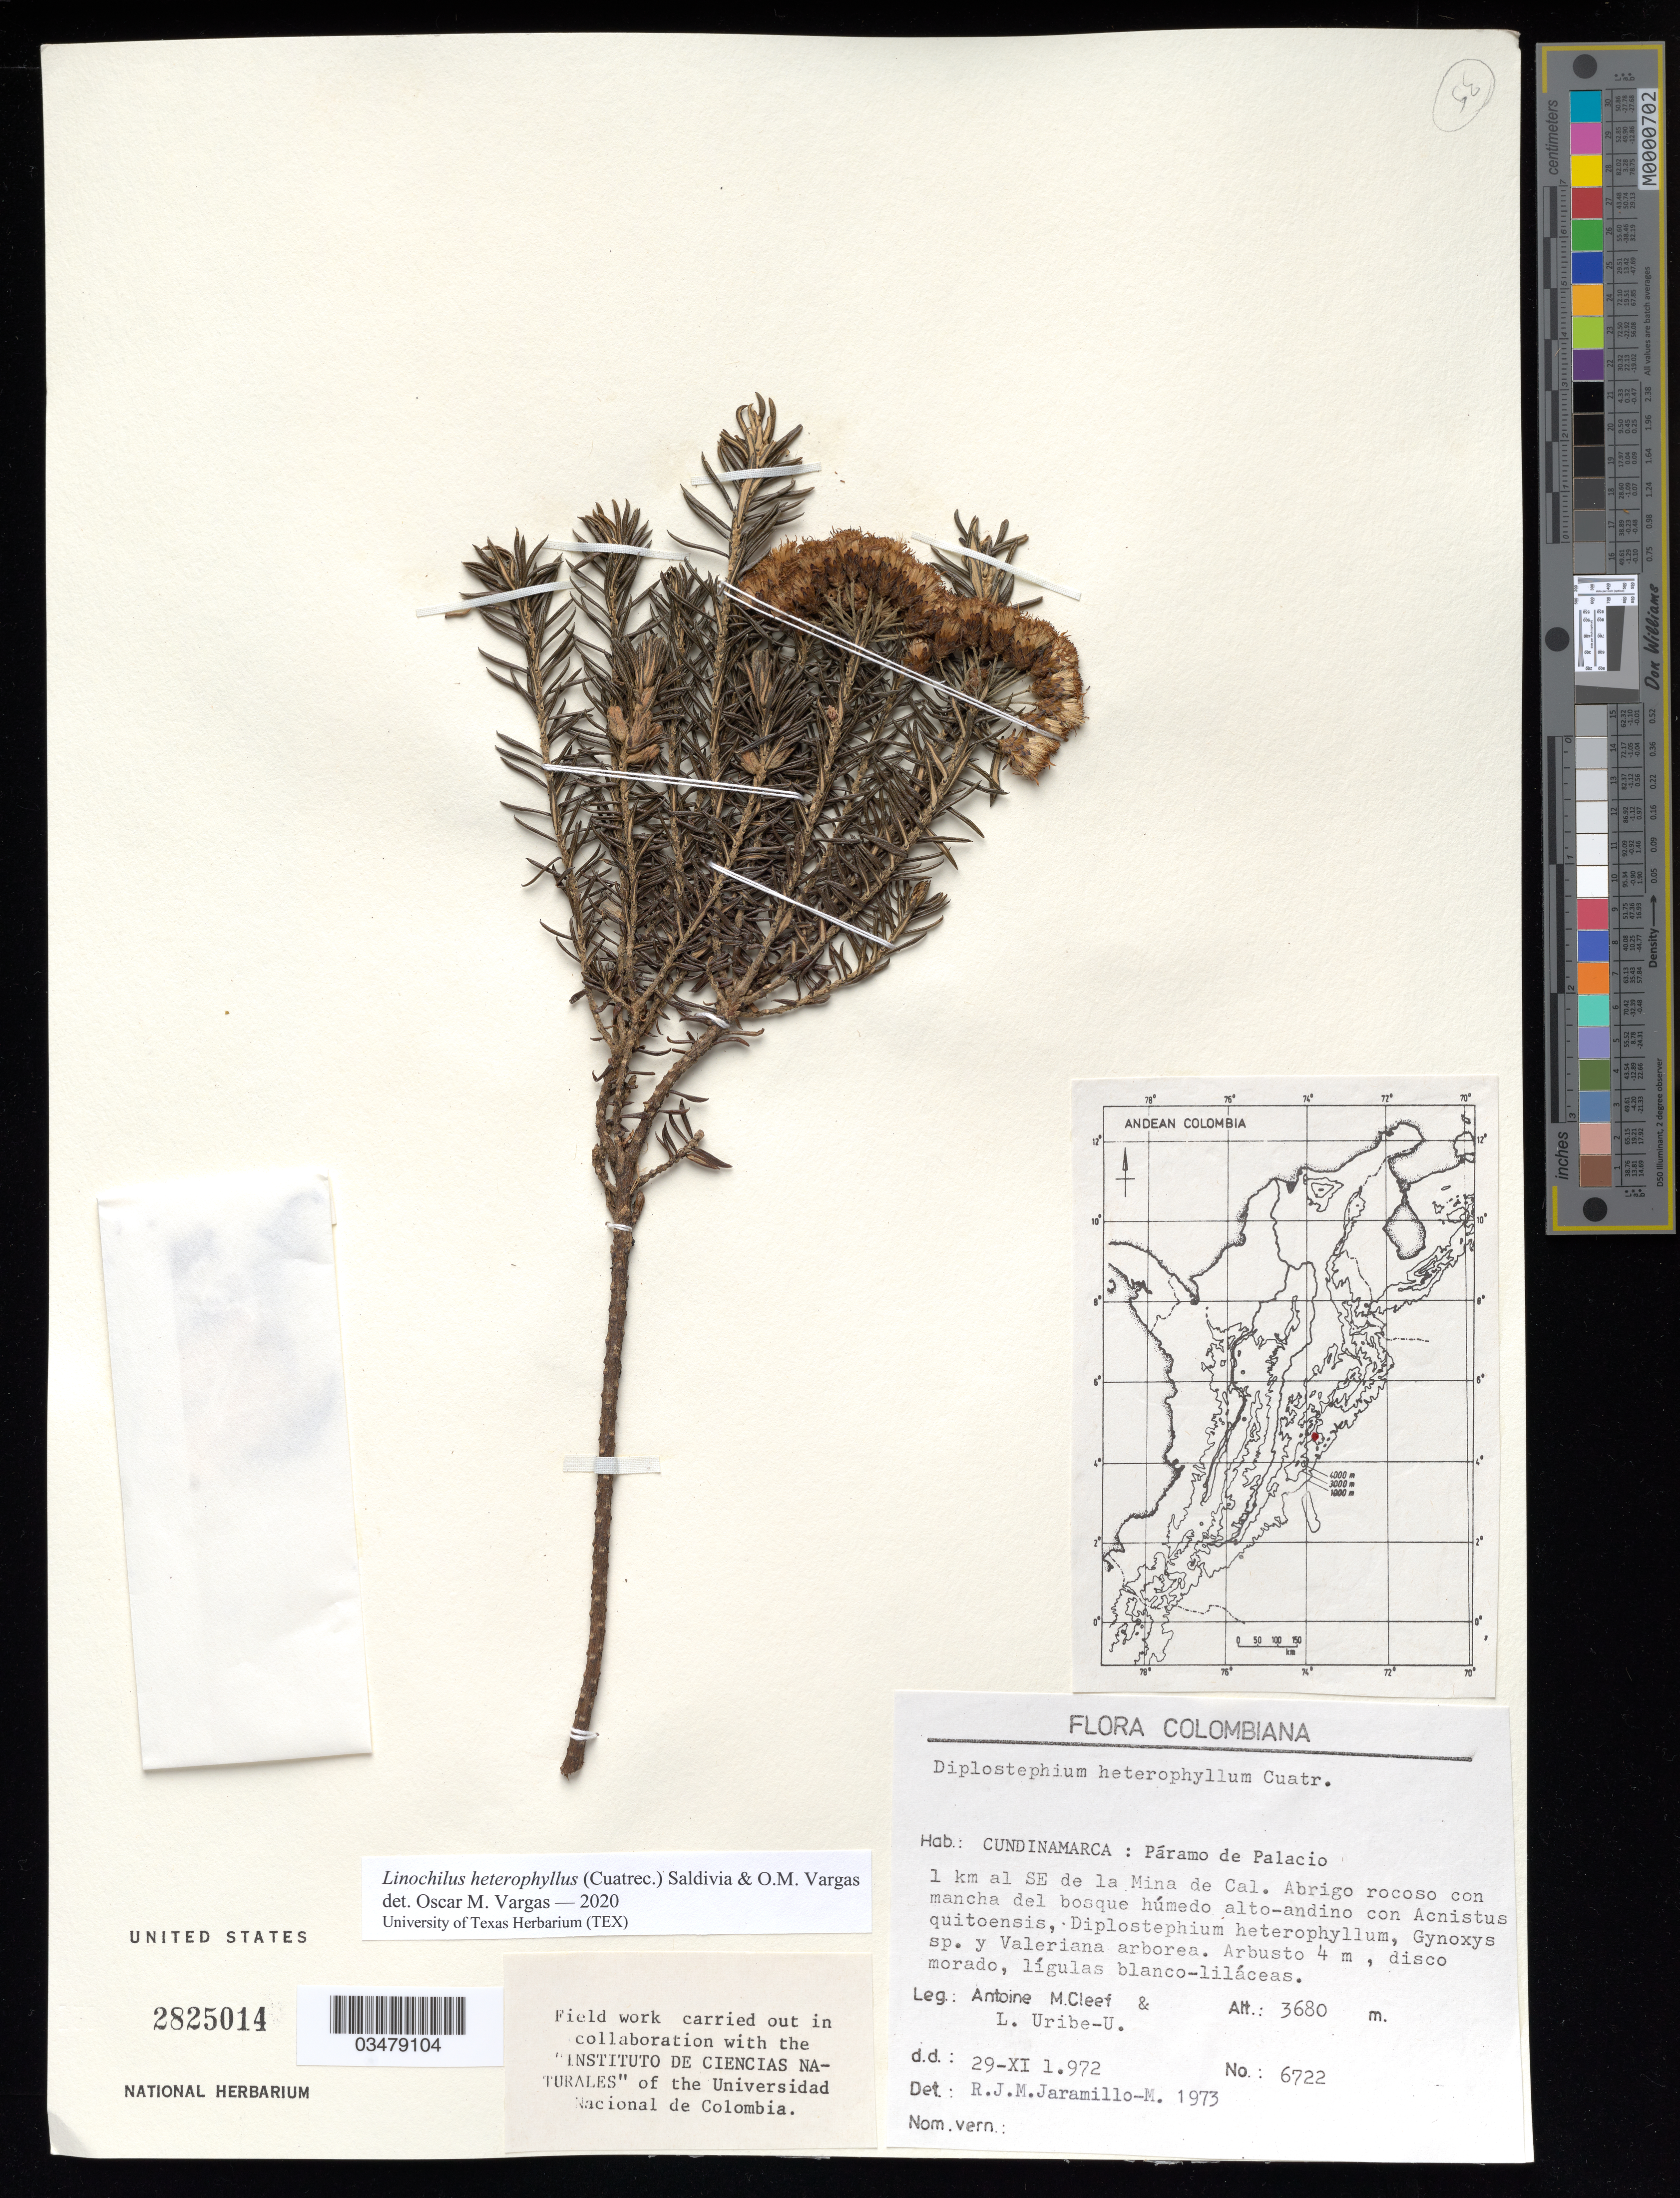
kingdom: Plantae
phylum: Tracheophyta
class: Magnoliopsida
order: Asterales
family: Asteraceae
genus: Linochilus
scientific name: Linochilus heterophyllus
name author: (Cuatrec.) Saldivia & O.M. Vargas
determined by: Vargas, Oscar M.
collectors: A. M. Cleef & L. Uribe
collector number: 6722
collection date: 1972-11-29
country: Colombia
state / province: Cundinamarca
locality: Páramo de Palacio, 1 km al SE de la Mina de Cal. Abrigo.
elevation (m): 3680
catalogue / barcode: US 2825014